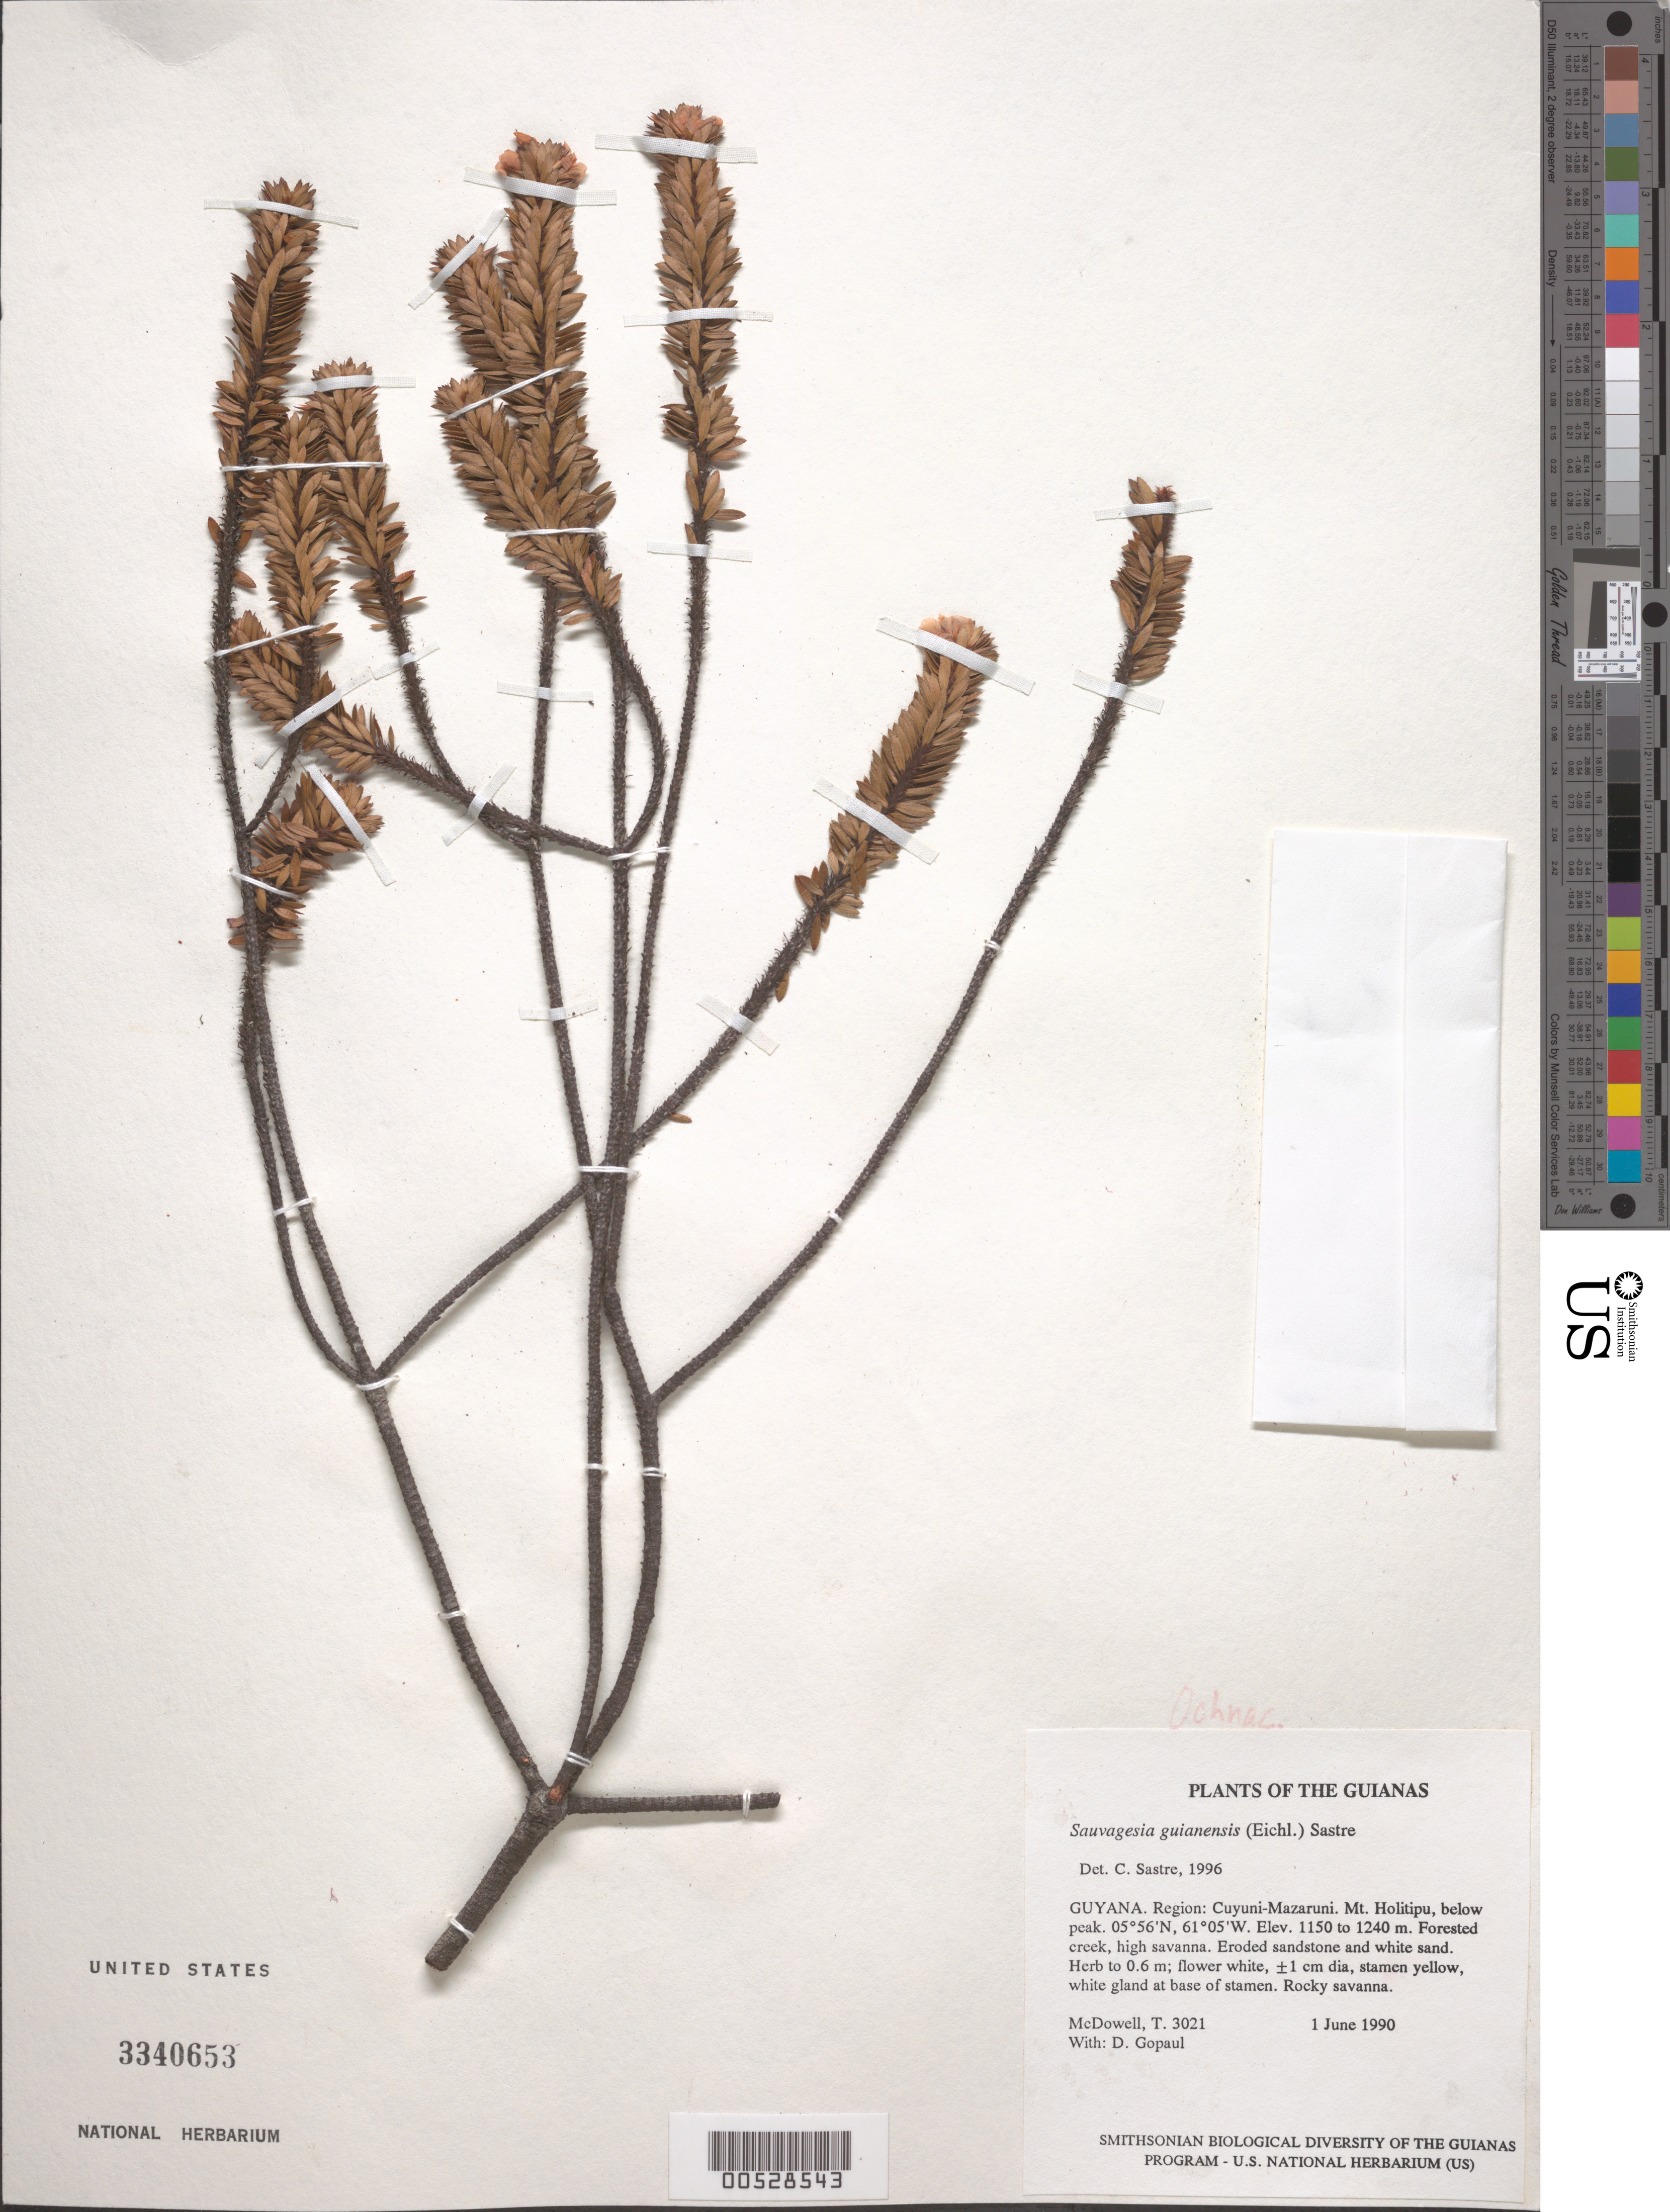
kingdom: Plantae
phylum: Tracheophyta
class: Magnoliopsida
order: Malpighiales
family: Ochnaceae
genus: Sauvagesia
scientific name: Sauvagesia guianensis subsp. guianensis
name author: (Eichler) Sastre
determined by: Sastre, C. H. L.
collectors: T. McDowell, D. Hughs & D. Gopaul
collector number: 3021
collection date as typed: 1 June 1990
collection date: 1990-06-01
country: Guyana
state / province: Cuyuni-Mazaruni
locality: Mt. Holitipu camp, below peak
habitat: Forested creek, high savanna. Eroded sandstone and white sand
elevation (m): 1150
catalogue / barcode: US 3340653